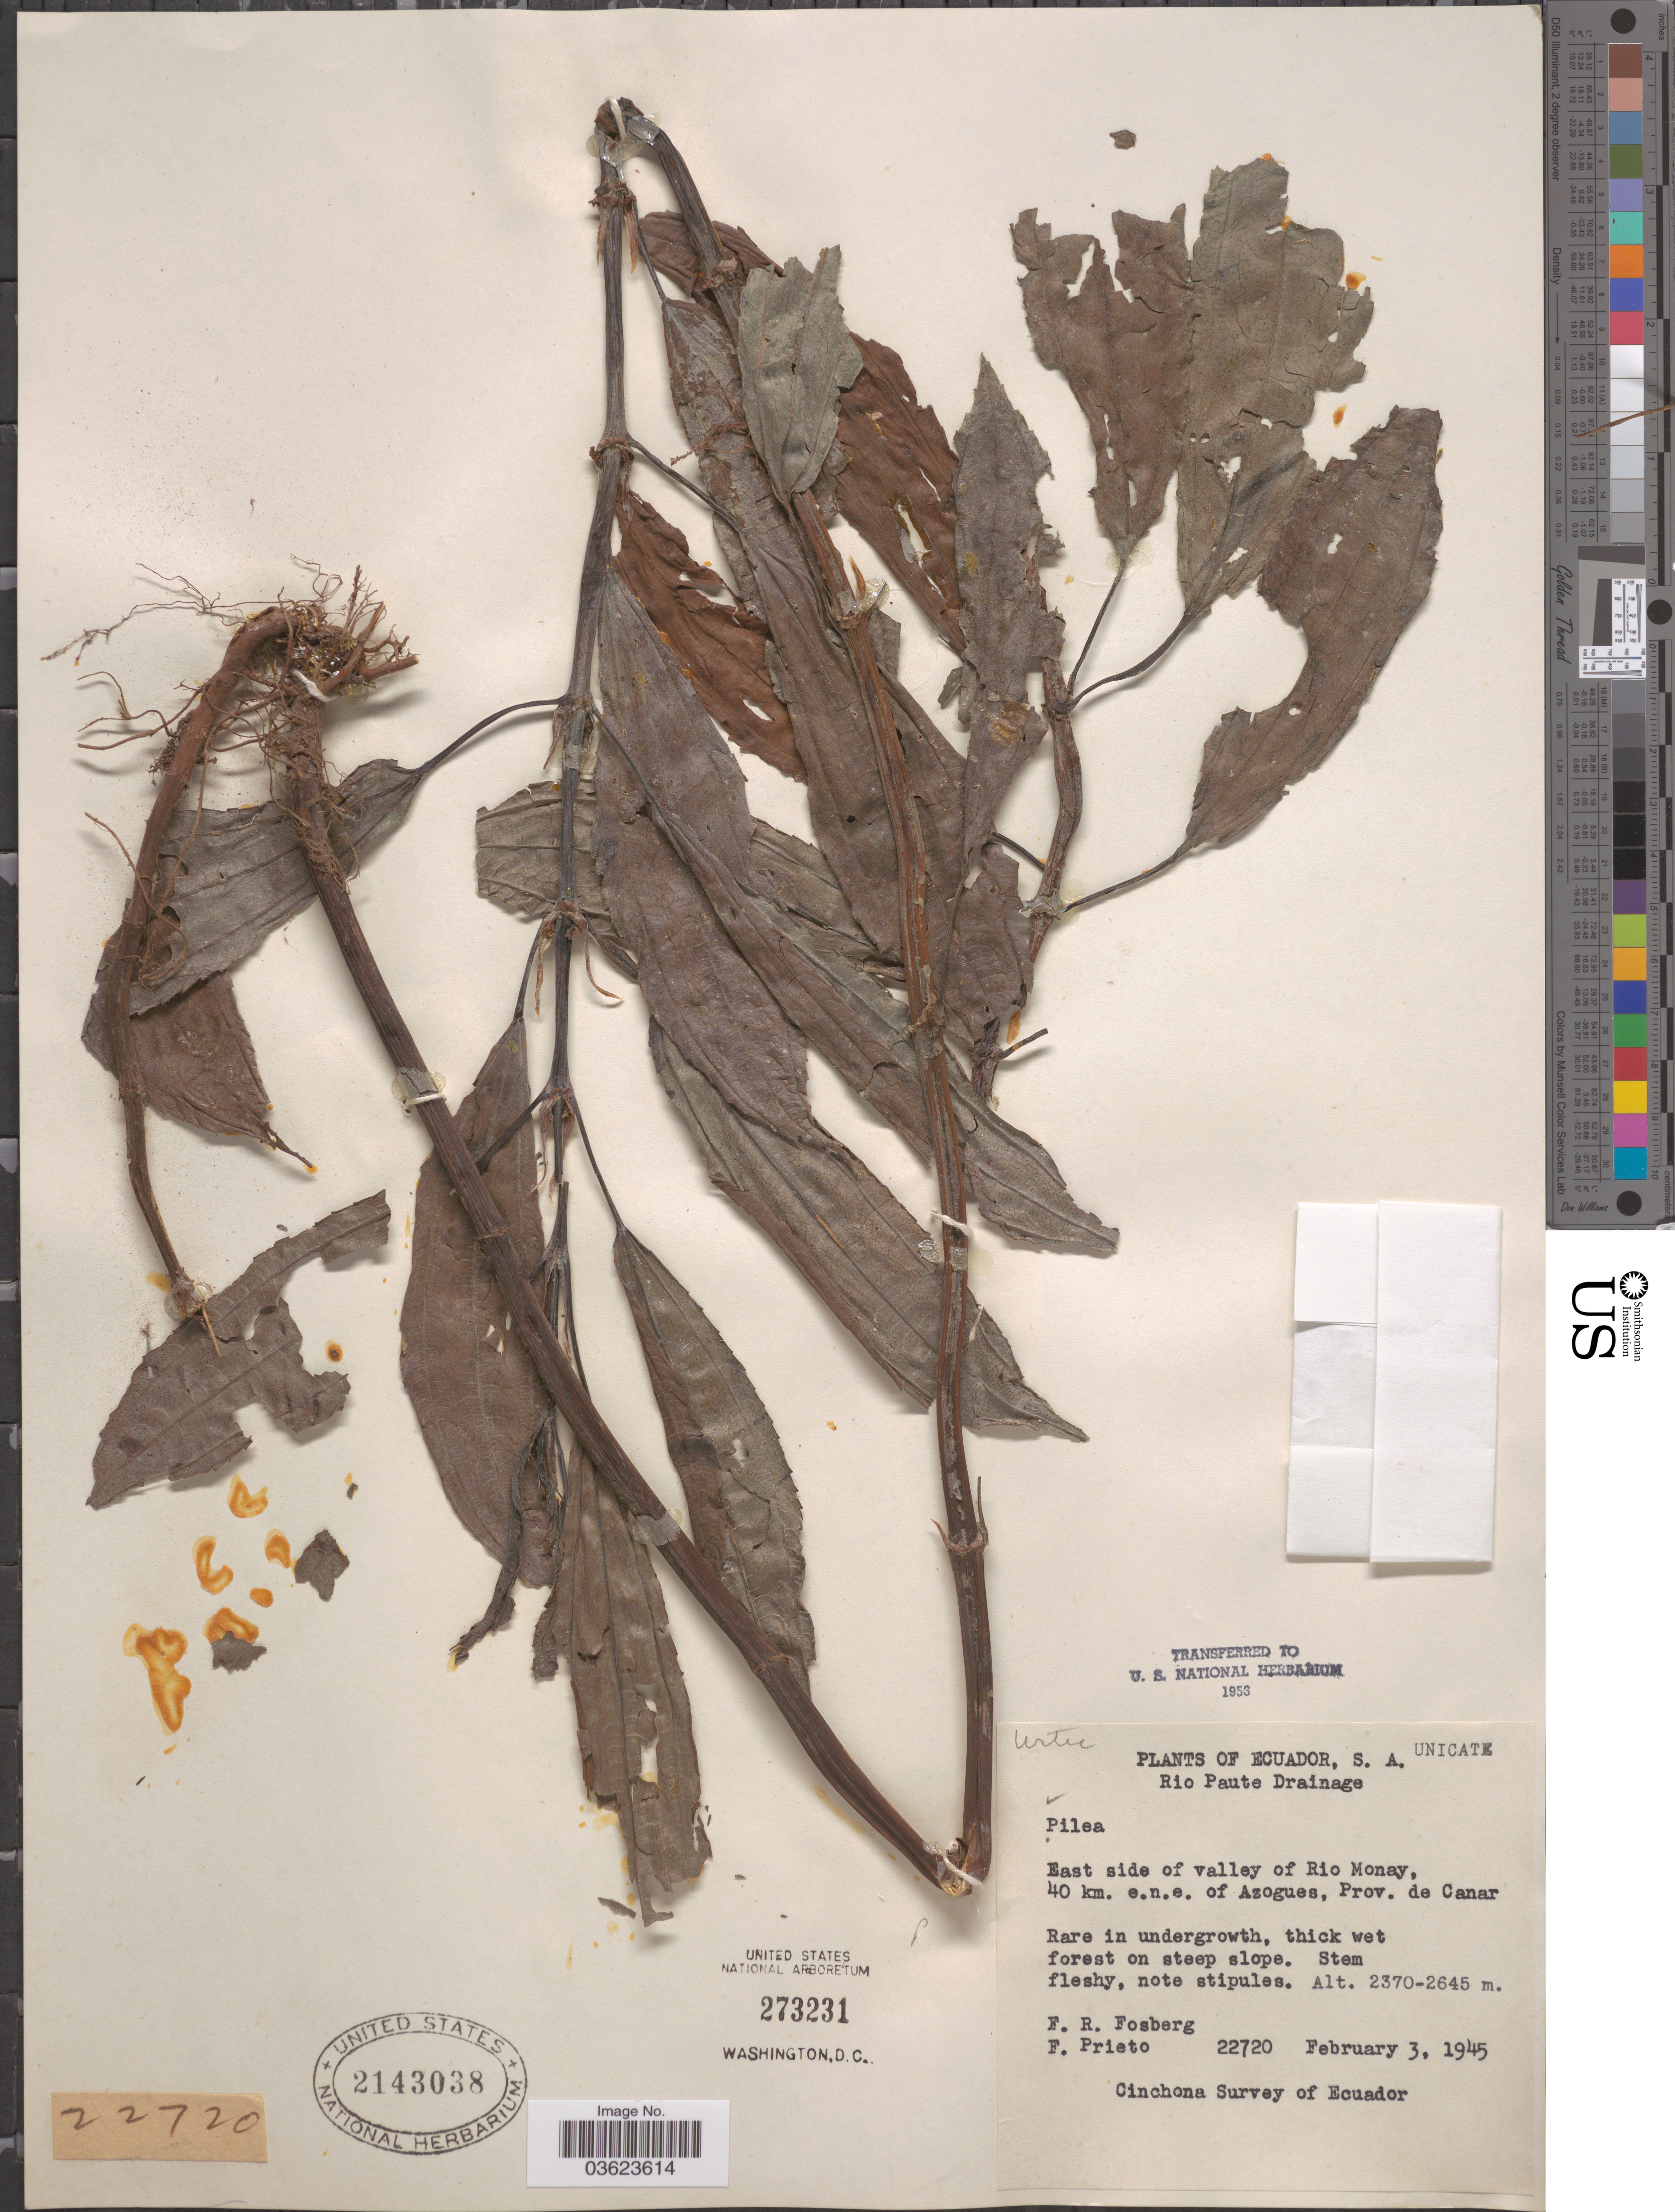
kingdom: Plantae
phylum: Tracheophyta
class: Magnoliopsida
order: Rosales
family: Urticaceae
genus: Pilea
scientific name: Pilea sp.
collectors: F. R. Fosberg & F. Prieto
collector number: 22720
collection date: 1945-02-03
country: Ecuador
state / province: Cañar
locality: Rio Paute Drainage. East side of valley of Rio Monay, 40 km. e.n.e. of Azogues, Prov. de Canar.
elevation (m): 2370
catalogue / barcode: US 2143038